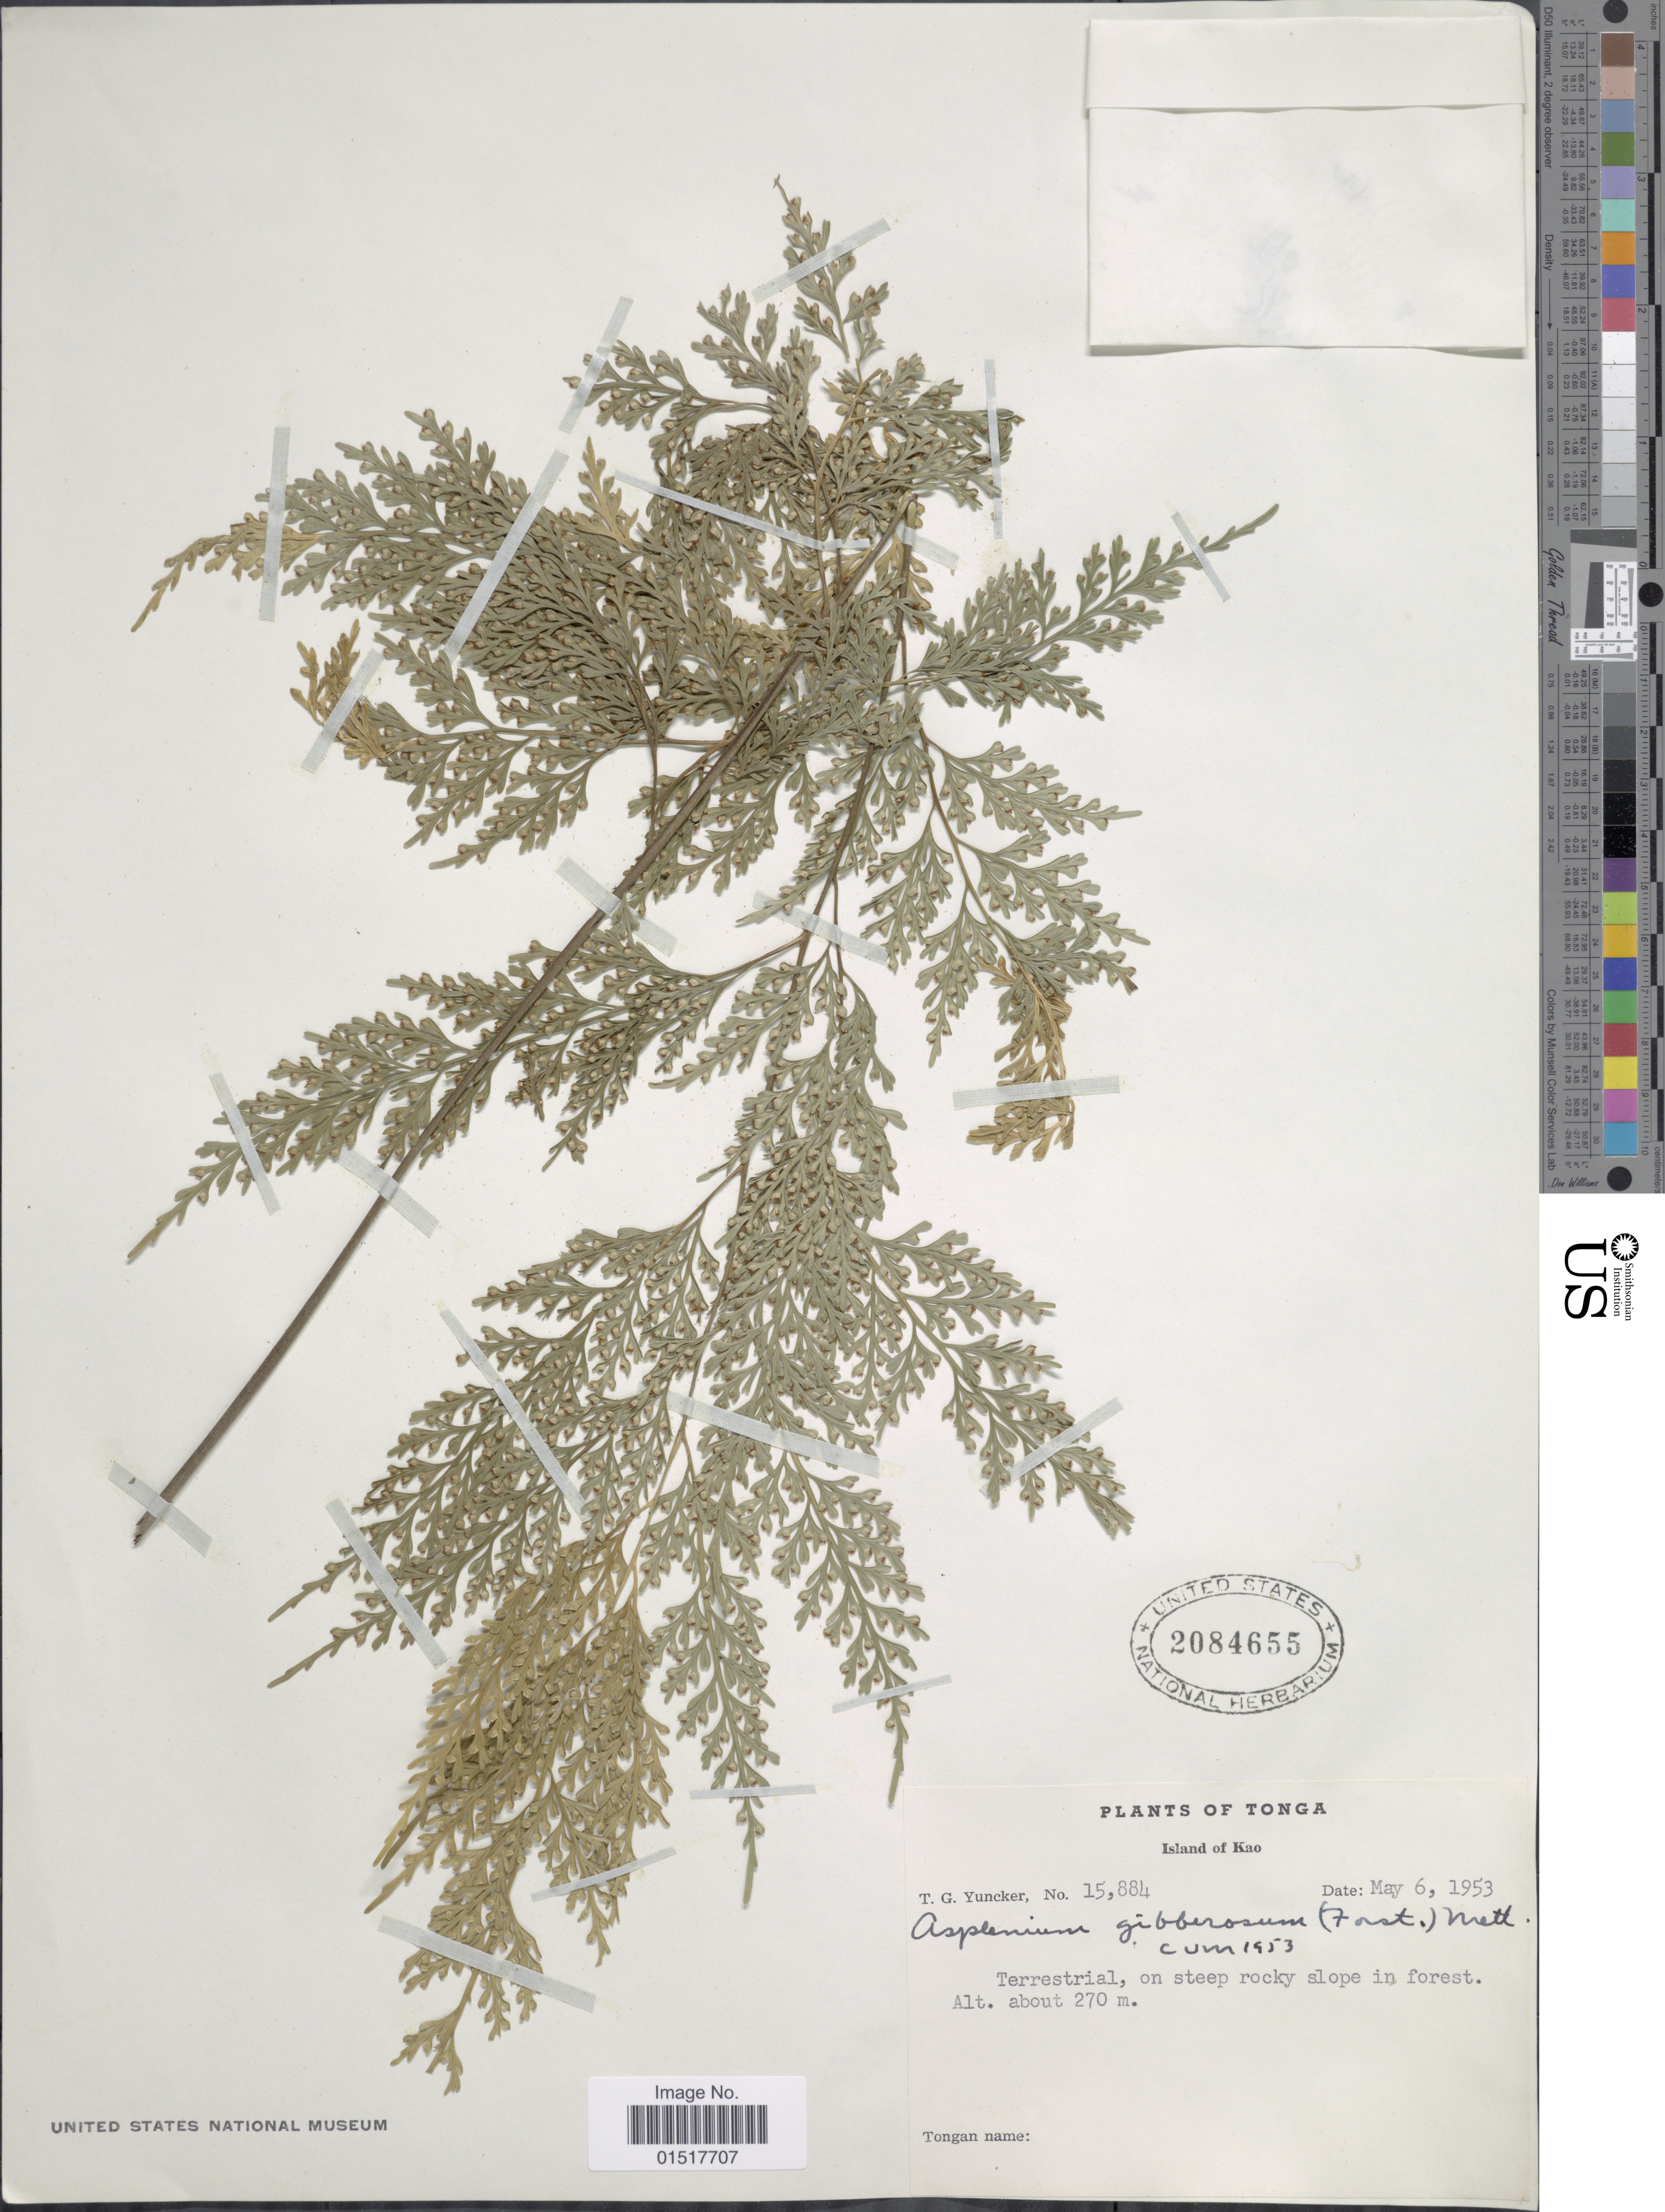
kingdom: Plantae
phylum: Tracheophyta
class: Polypodiopsida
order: Polypodiales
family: Aspleniaceae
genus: Asplenium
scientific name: Asplenium gibberosum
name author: (G. Forst.) Mett.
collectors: T. G. Yuncker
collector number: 15884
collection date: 1953-05-06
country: Tonga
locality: Island of Kao.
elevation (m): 270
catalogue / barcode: US 2084655